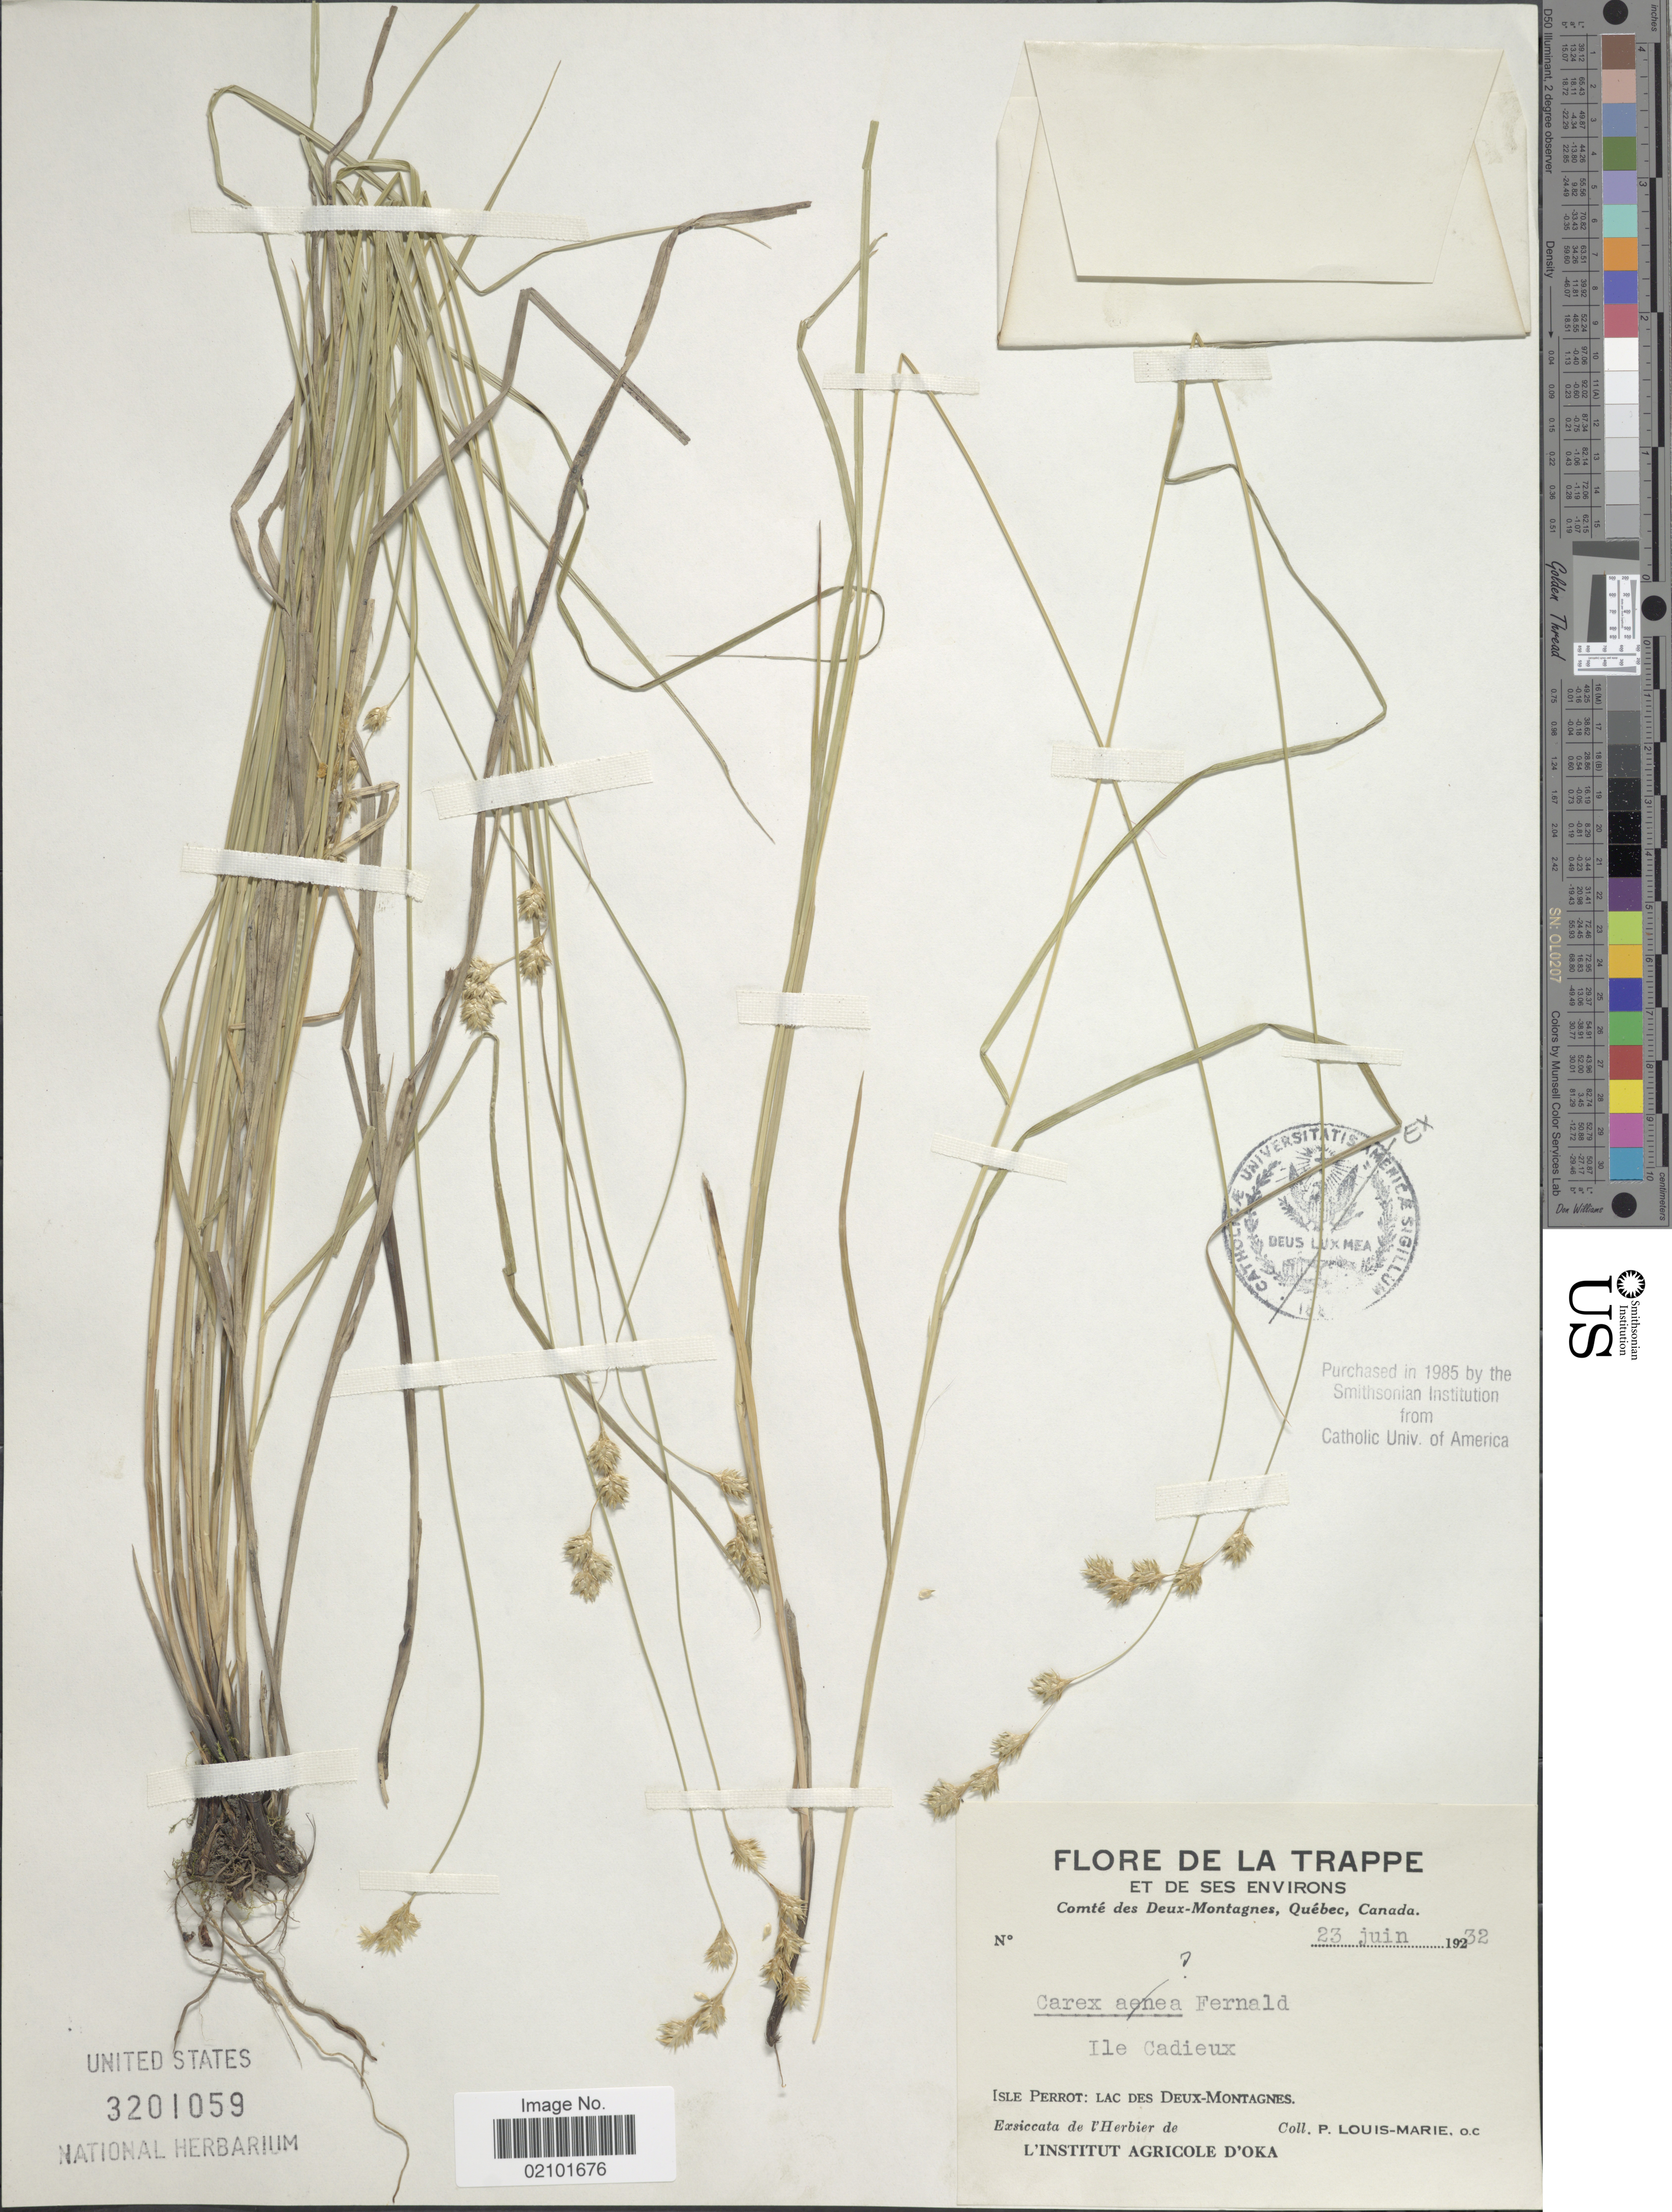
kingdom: Plantae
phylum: Tracheophyta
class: Liliopsida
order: Poales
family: Cyperaceae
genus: Carex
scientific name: Carex foenea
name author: Willd.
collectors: L.-M. LaLonde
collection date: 1932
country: Canada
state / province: Quebec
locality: La Trappe et de ses environs. Comté des Deux-Montagnes. Ile Cadieux. Isle Perrot: Lac de Deux-Montagnes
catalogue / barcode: US 3201059